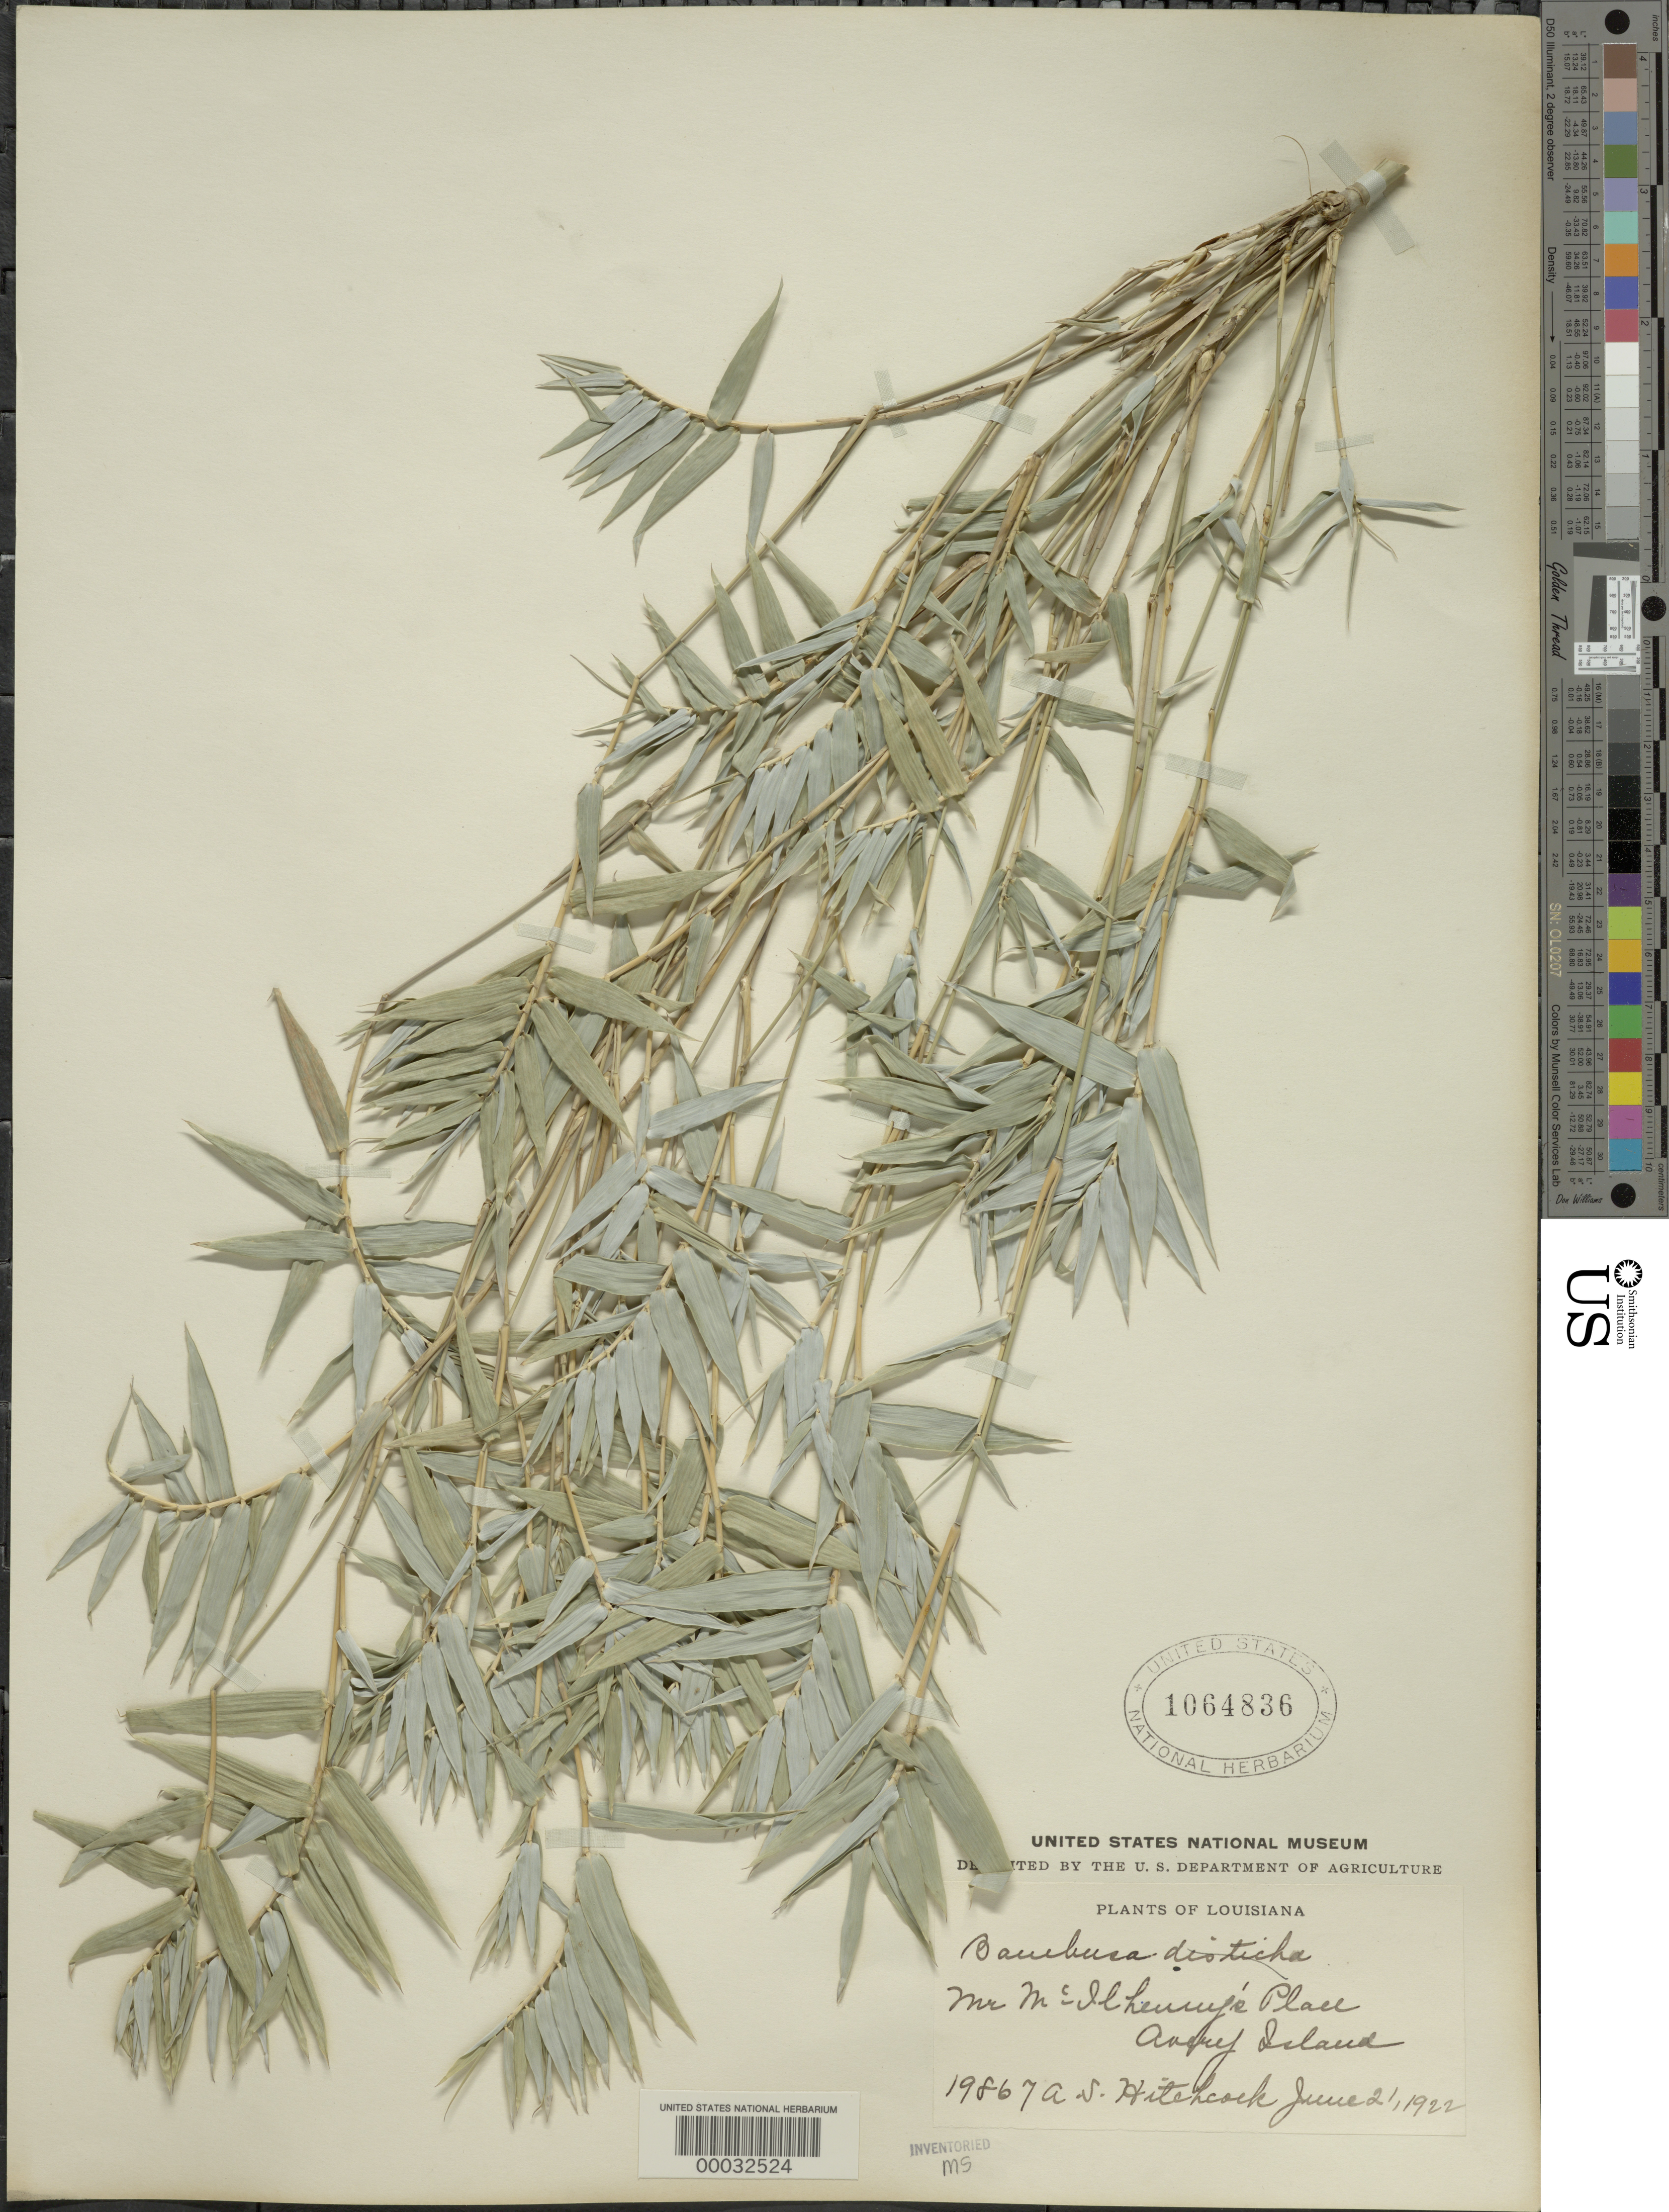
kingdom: Plantae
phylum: Tracheophyta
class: Liliopsida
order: Poales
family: Poaceae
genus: Bambusa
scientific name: Bambusa multiplex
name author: (Lour.) Raeusch. ex Schult. & Schult. f.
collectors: A. S. Hitchcock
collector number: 19867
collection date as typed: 21 Jun 1922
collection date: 1922-06-21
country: United States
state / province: Louisiana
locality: Avery island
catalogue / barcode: US 1064836